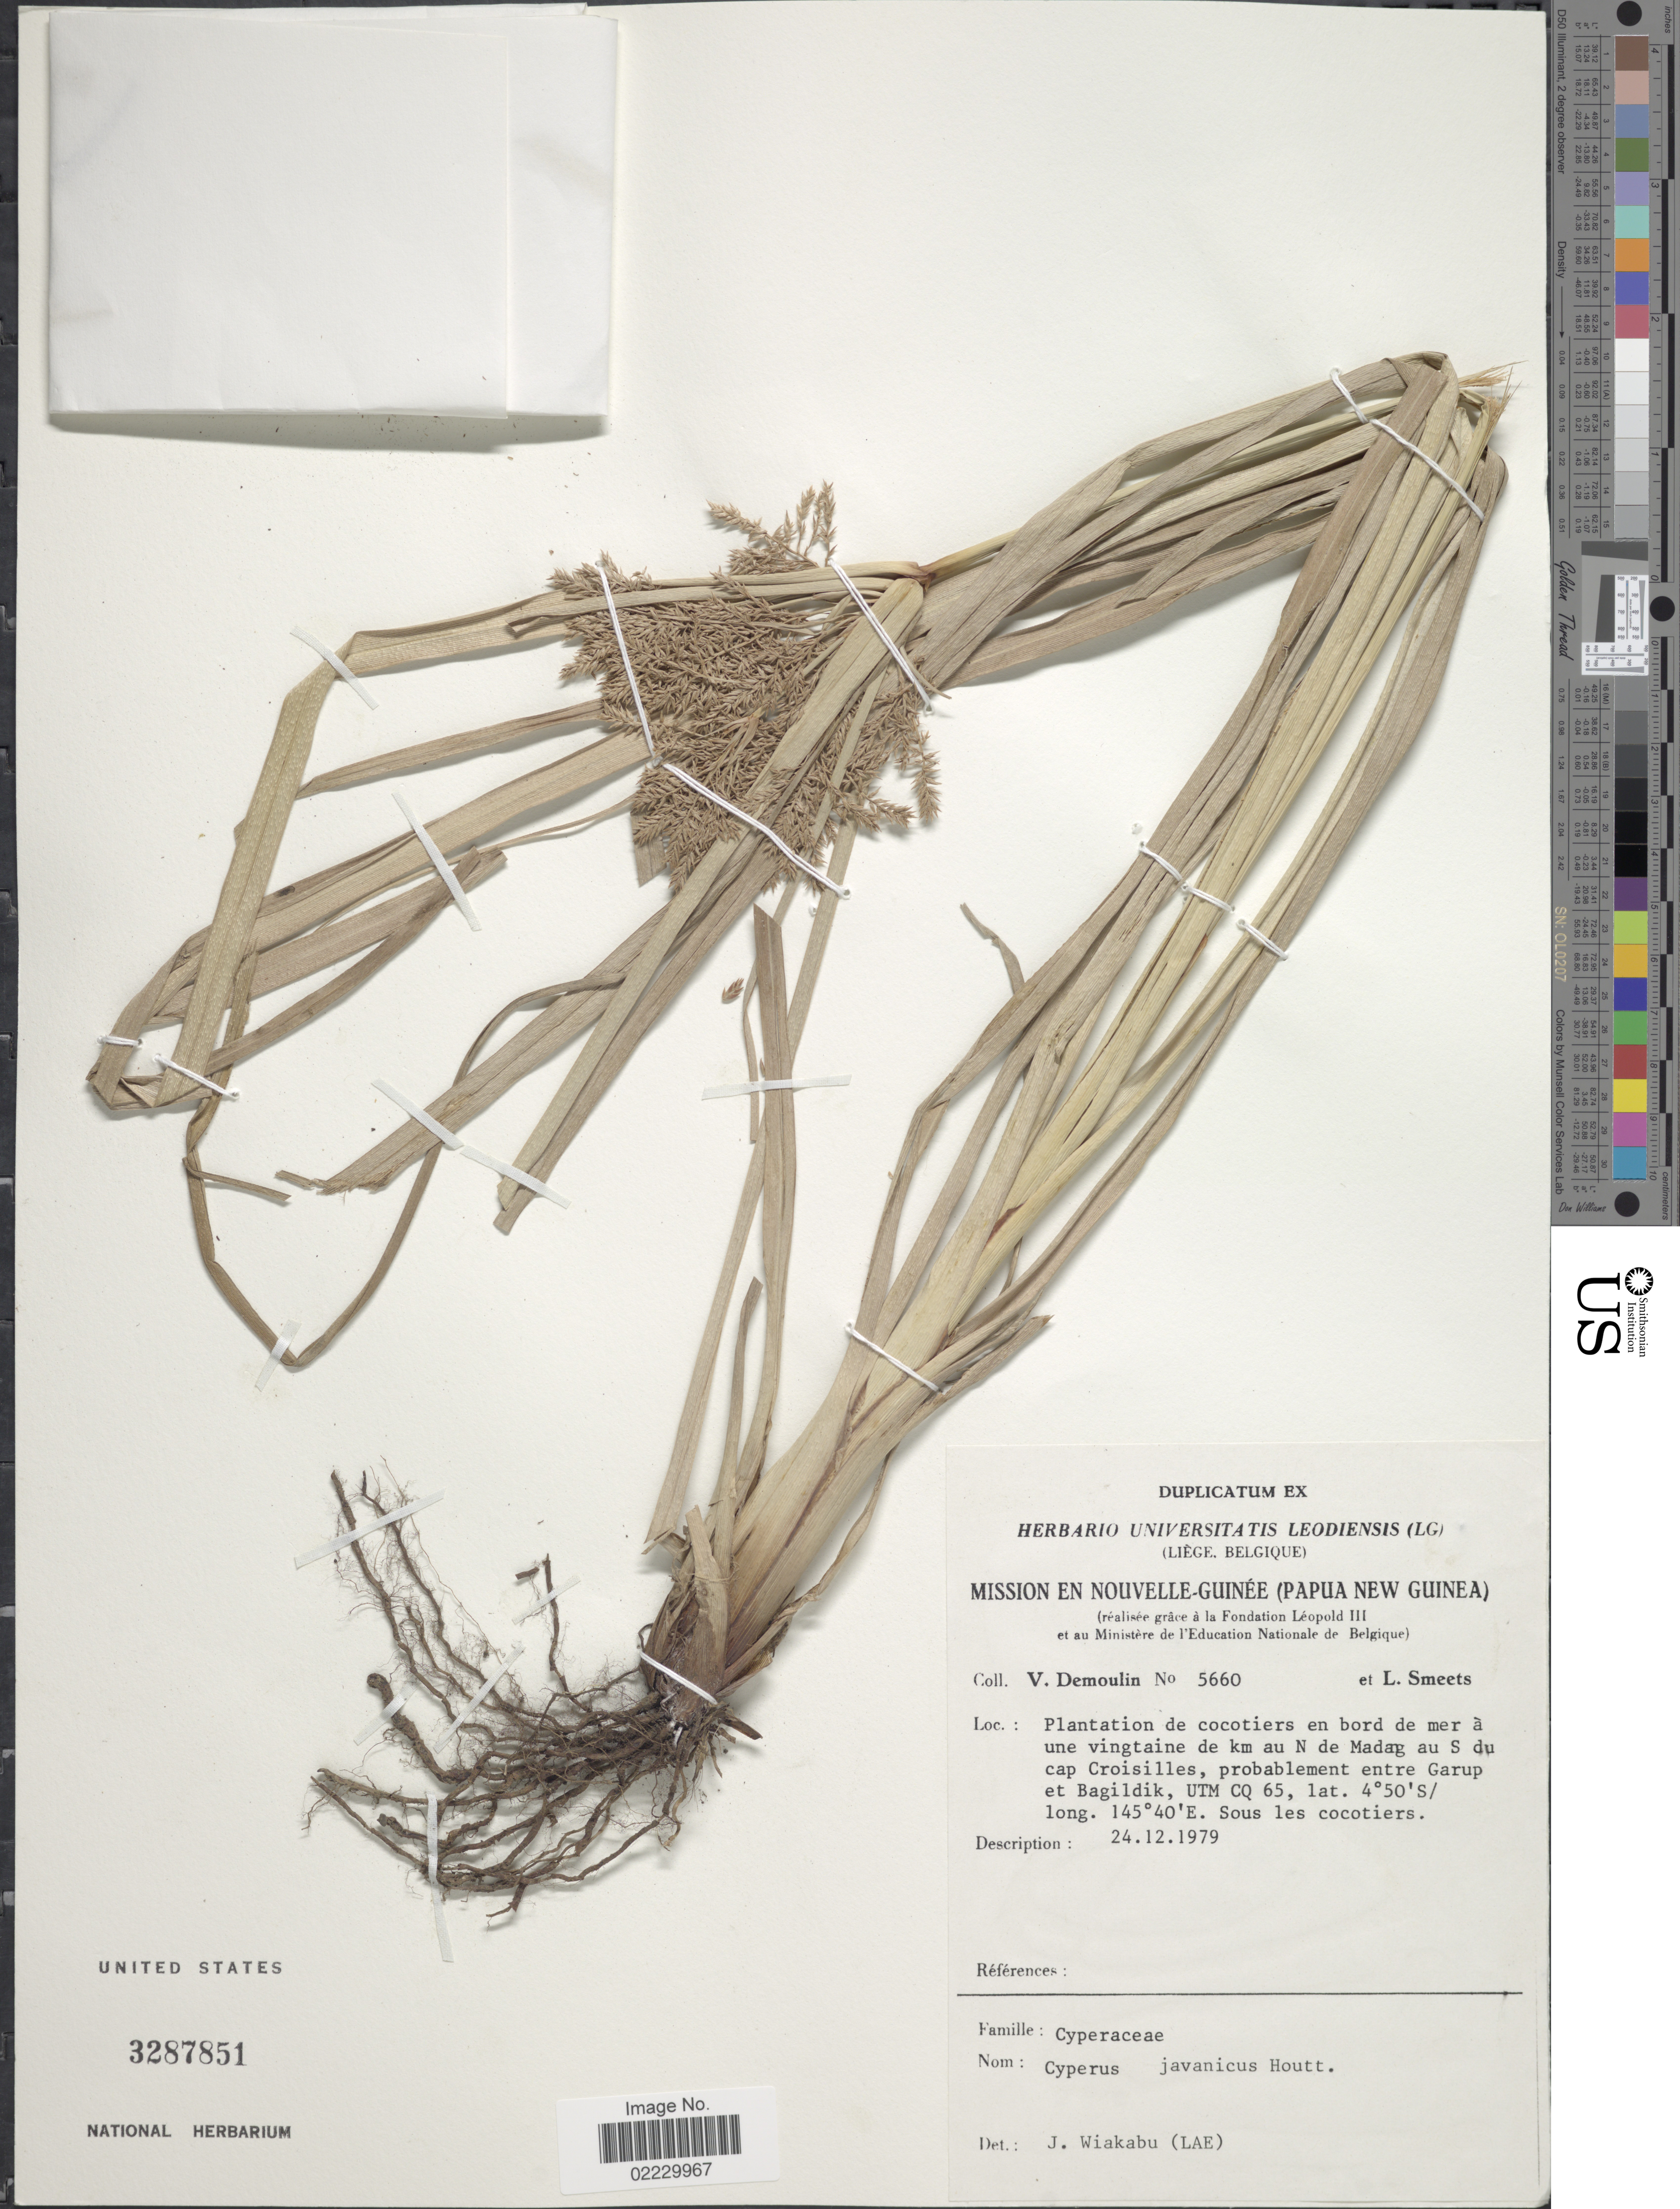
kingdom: Plantae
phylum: Tracheophyta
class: Liliopsida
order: Poales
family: Cyperaceae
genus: Cyperus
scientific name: Cyperus javanicus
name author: Houtt.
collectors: V. Demoulin & L. Smeets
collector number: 5660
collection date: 1979-12-24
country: Papua New Guinea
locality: De km au N de Madag au S du cap Croisilles, probablement entre Garup et Bagildik, UTM CQ 65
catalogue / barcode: US 3287851